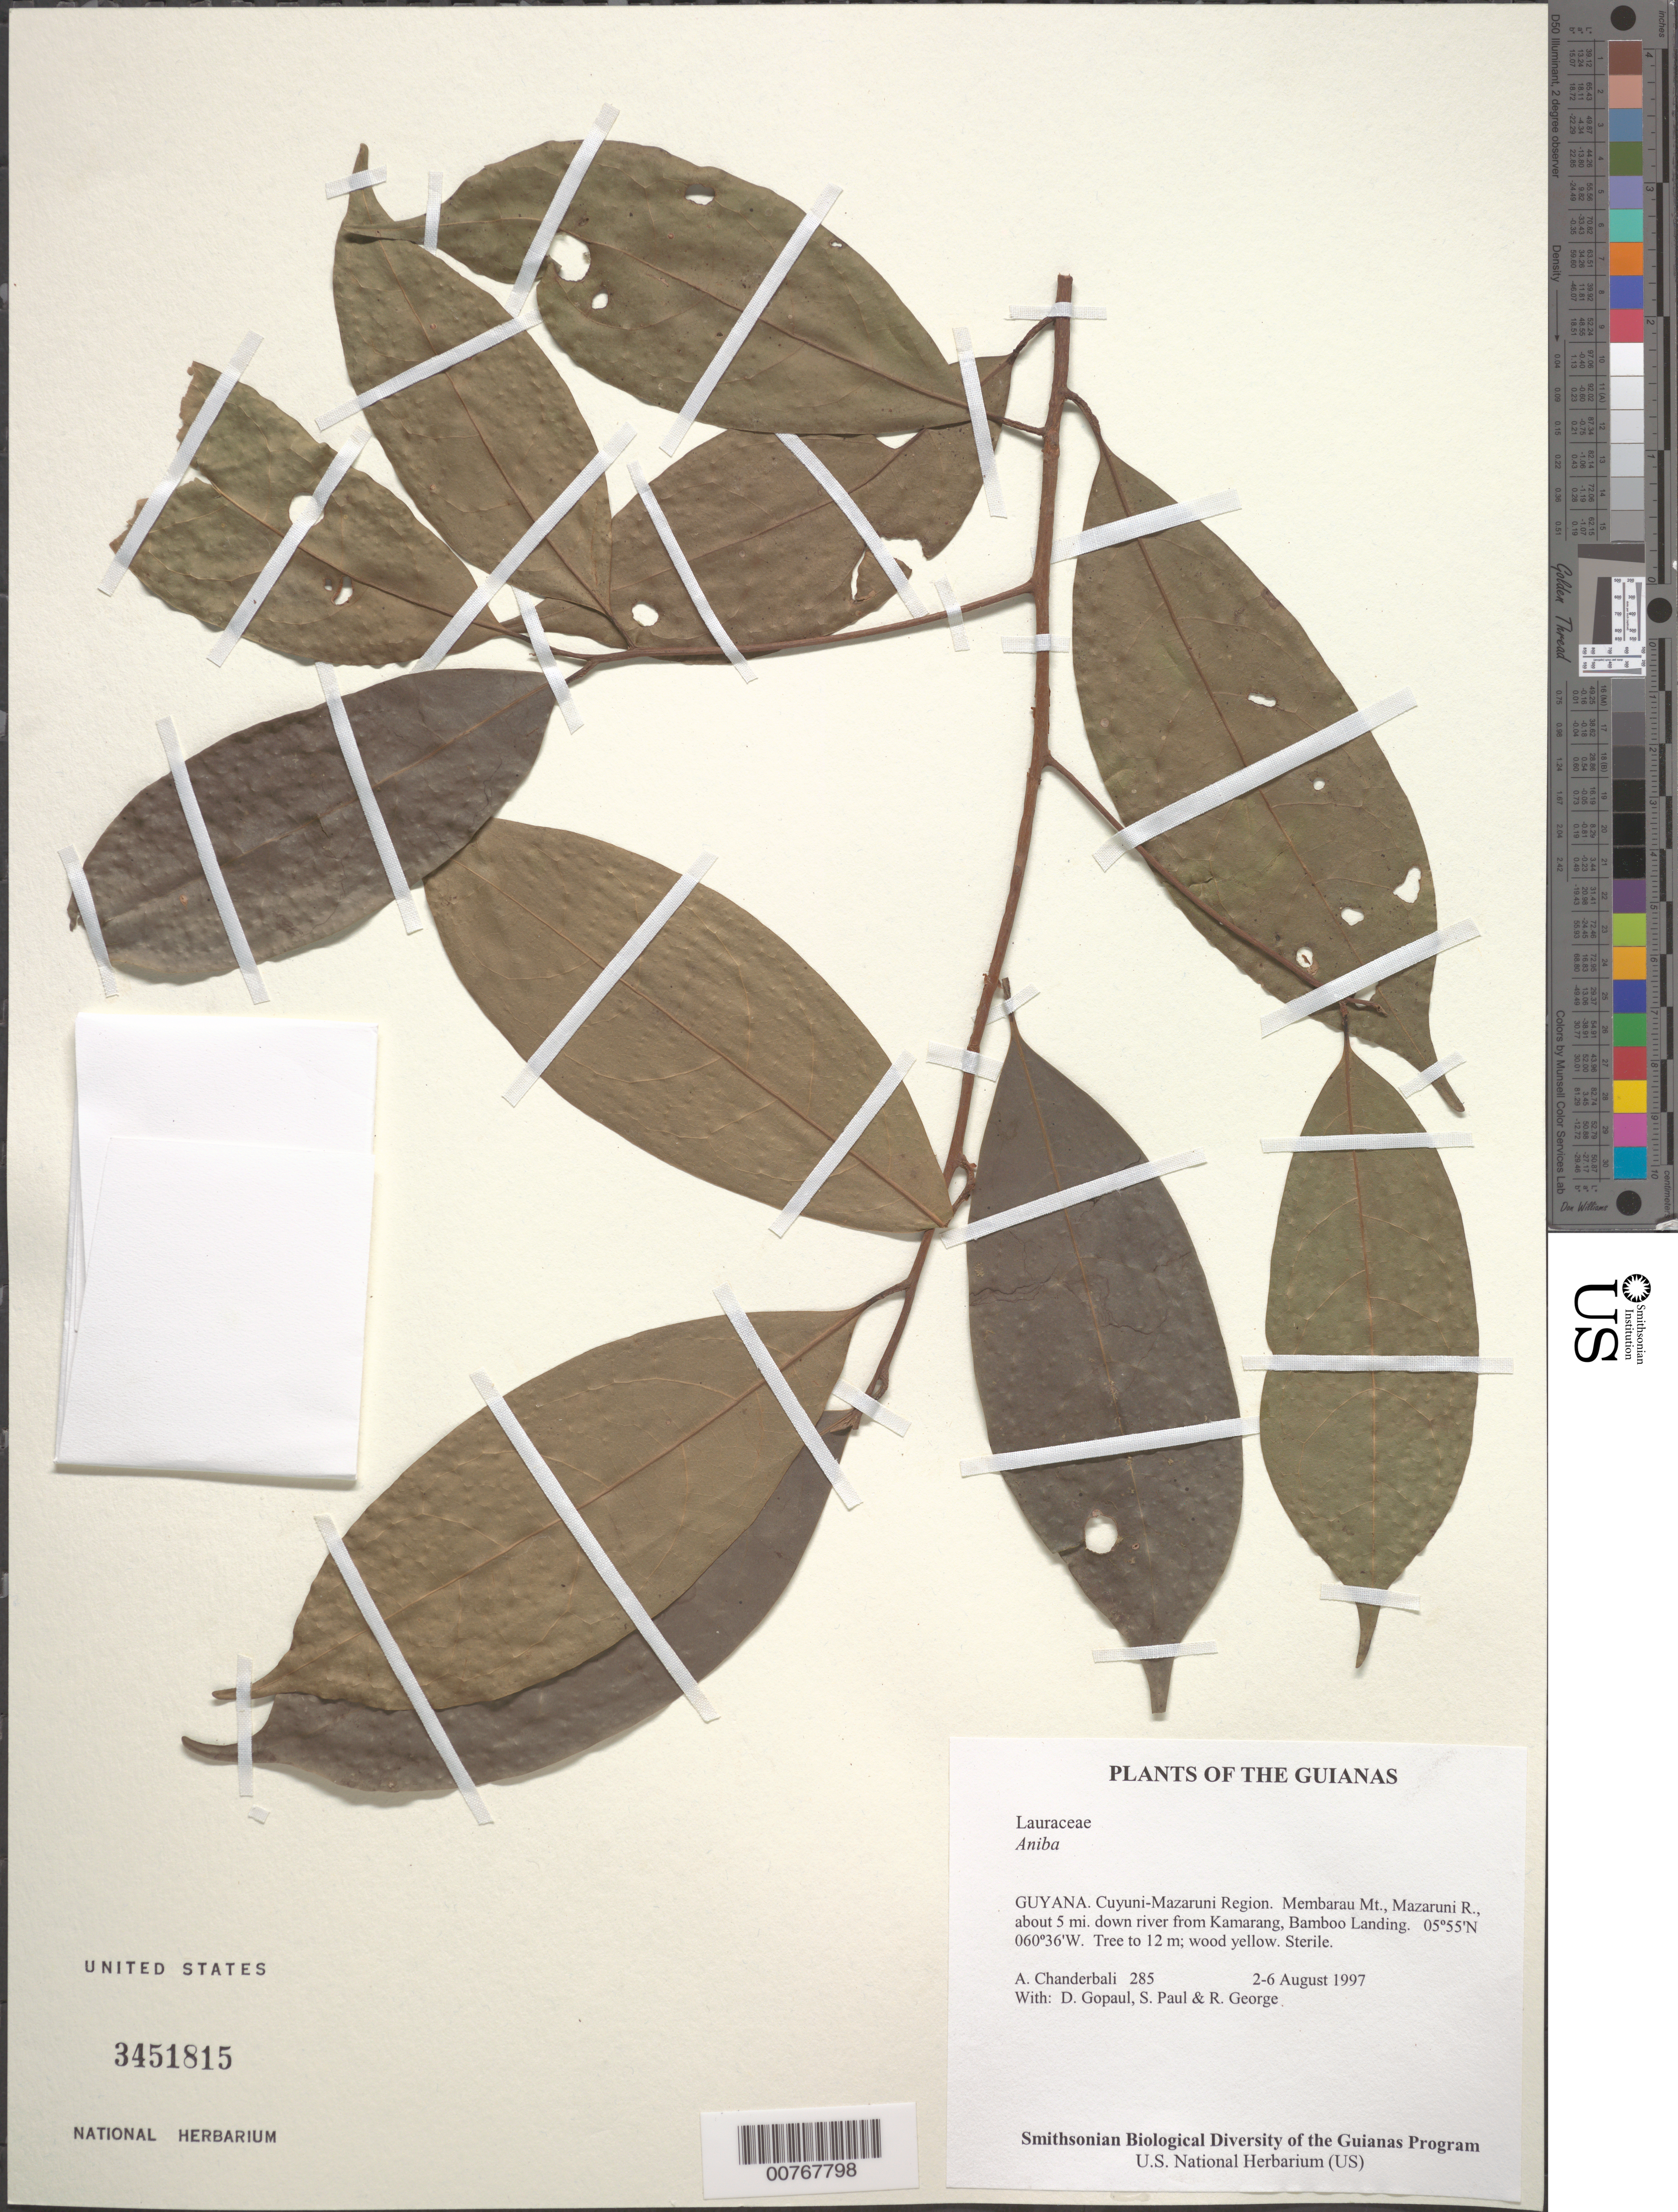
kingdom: Plantae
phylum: Tracheophyta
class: Magnoliopsida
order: Laurales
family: Lauraceae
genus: Aniba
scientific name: Aniba sp.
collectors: A. S. Chanderbali, D. Gopaul, S. Paul & R. George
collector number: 285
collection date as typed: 2-6 August 1997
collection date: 1997-08-02/1997-08-06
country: Guyana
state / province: Cuyuni-Mazaruni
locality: Membarau Mt., Mazaruni R., about 5 mi. down river from Kamarang, Bamboo Landing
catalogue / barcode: US 3451815